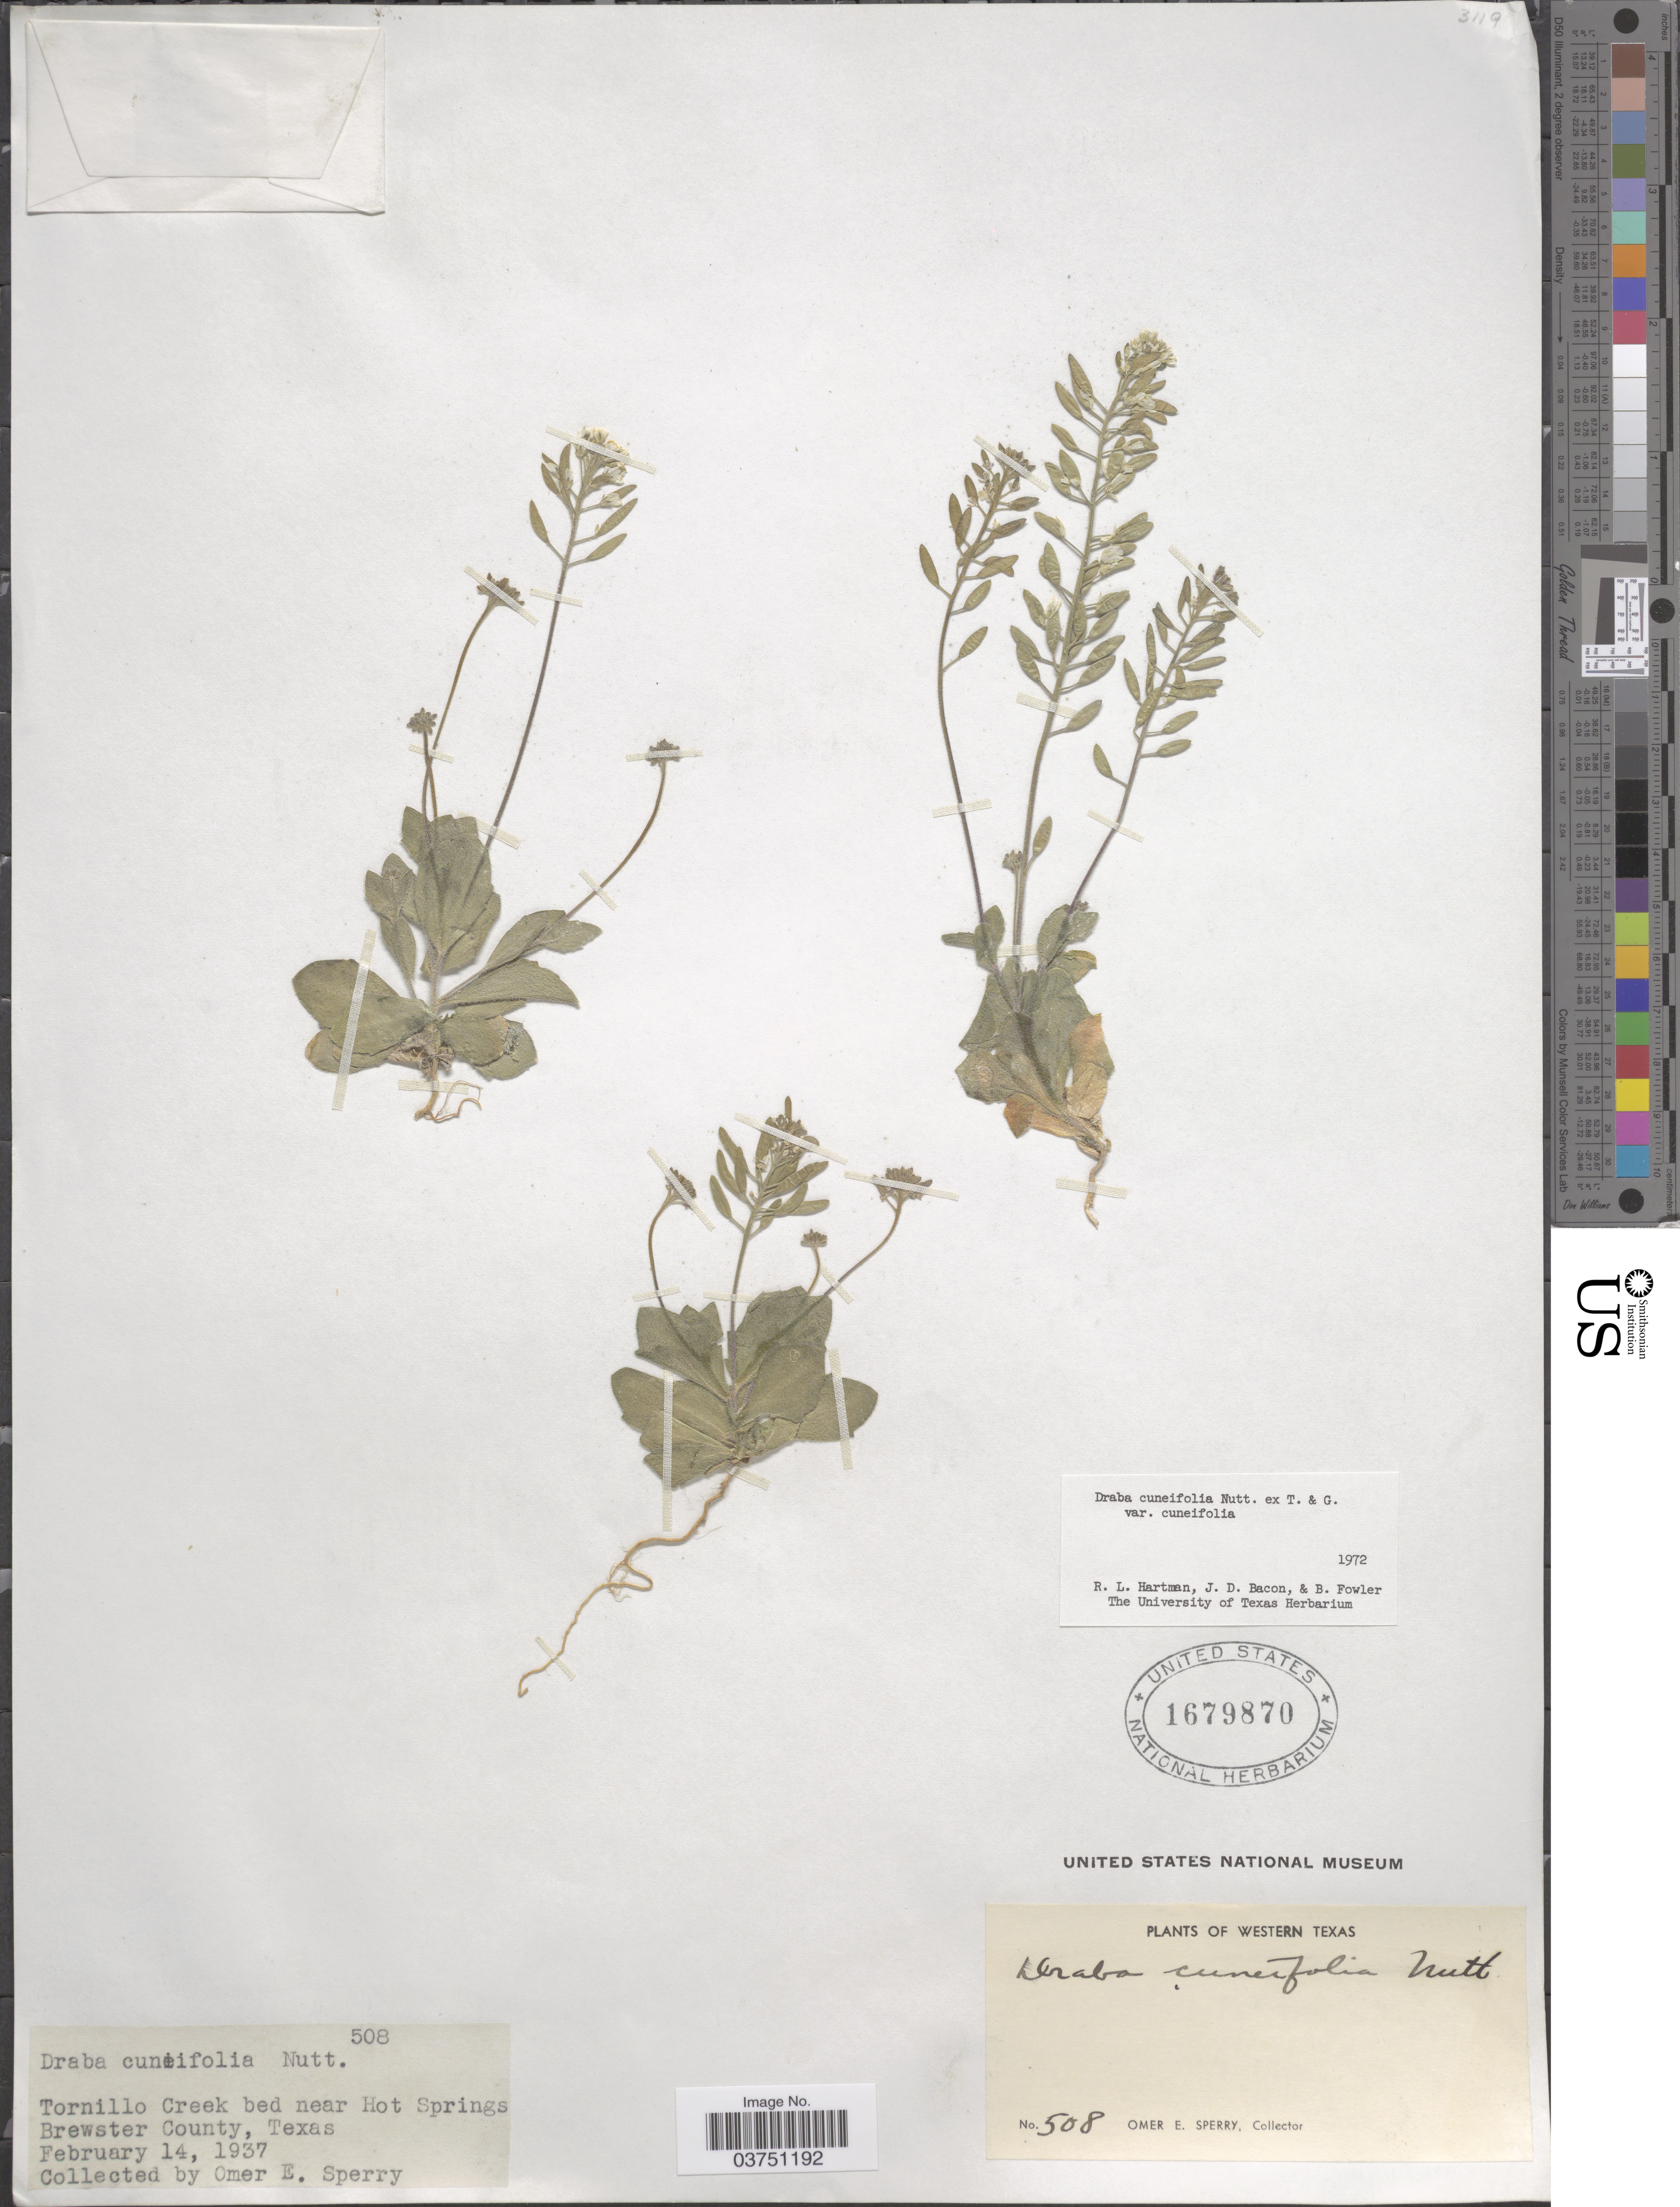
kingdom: Plantae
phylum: Tracheophyta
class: Magnoliopsida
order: Brassicales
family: Brassicaceae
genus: Draba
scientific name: Draba cuneifolia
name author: Nutt.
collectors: O. E. Sperry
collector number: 508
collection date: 1937-02-14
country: United States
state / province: Texas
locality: Western Texas; Tornillo Creek bed near Hot Springs Brewster County.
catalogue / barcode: US 1679870